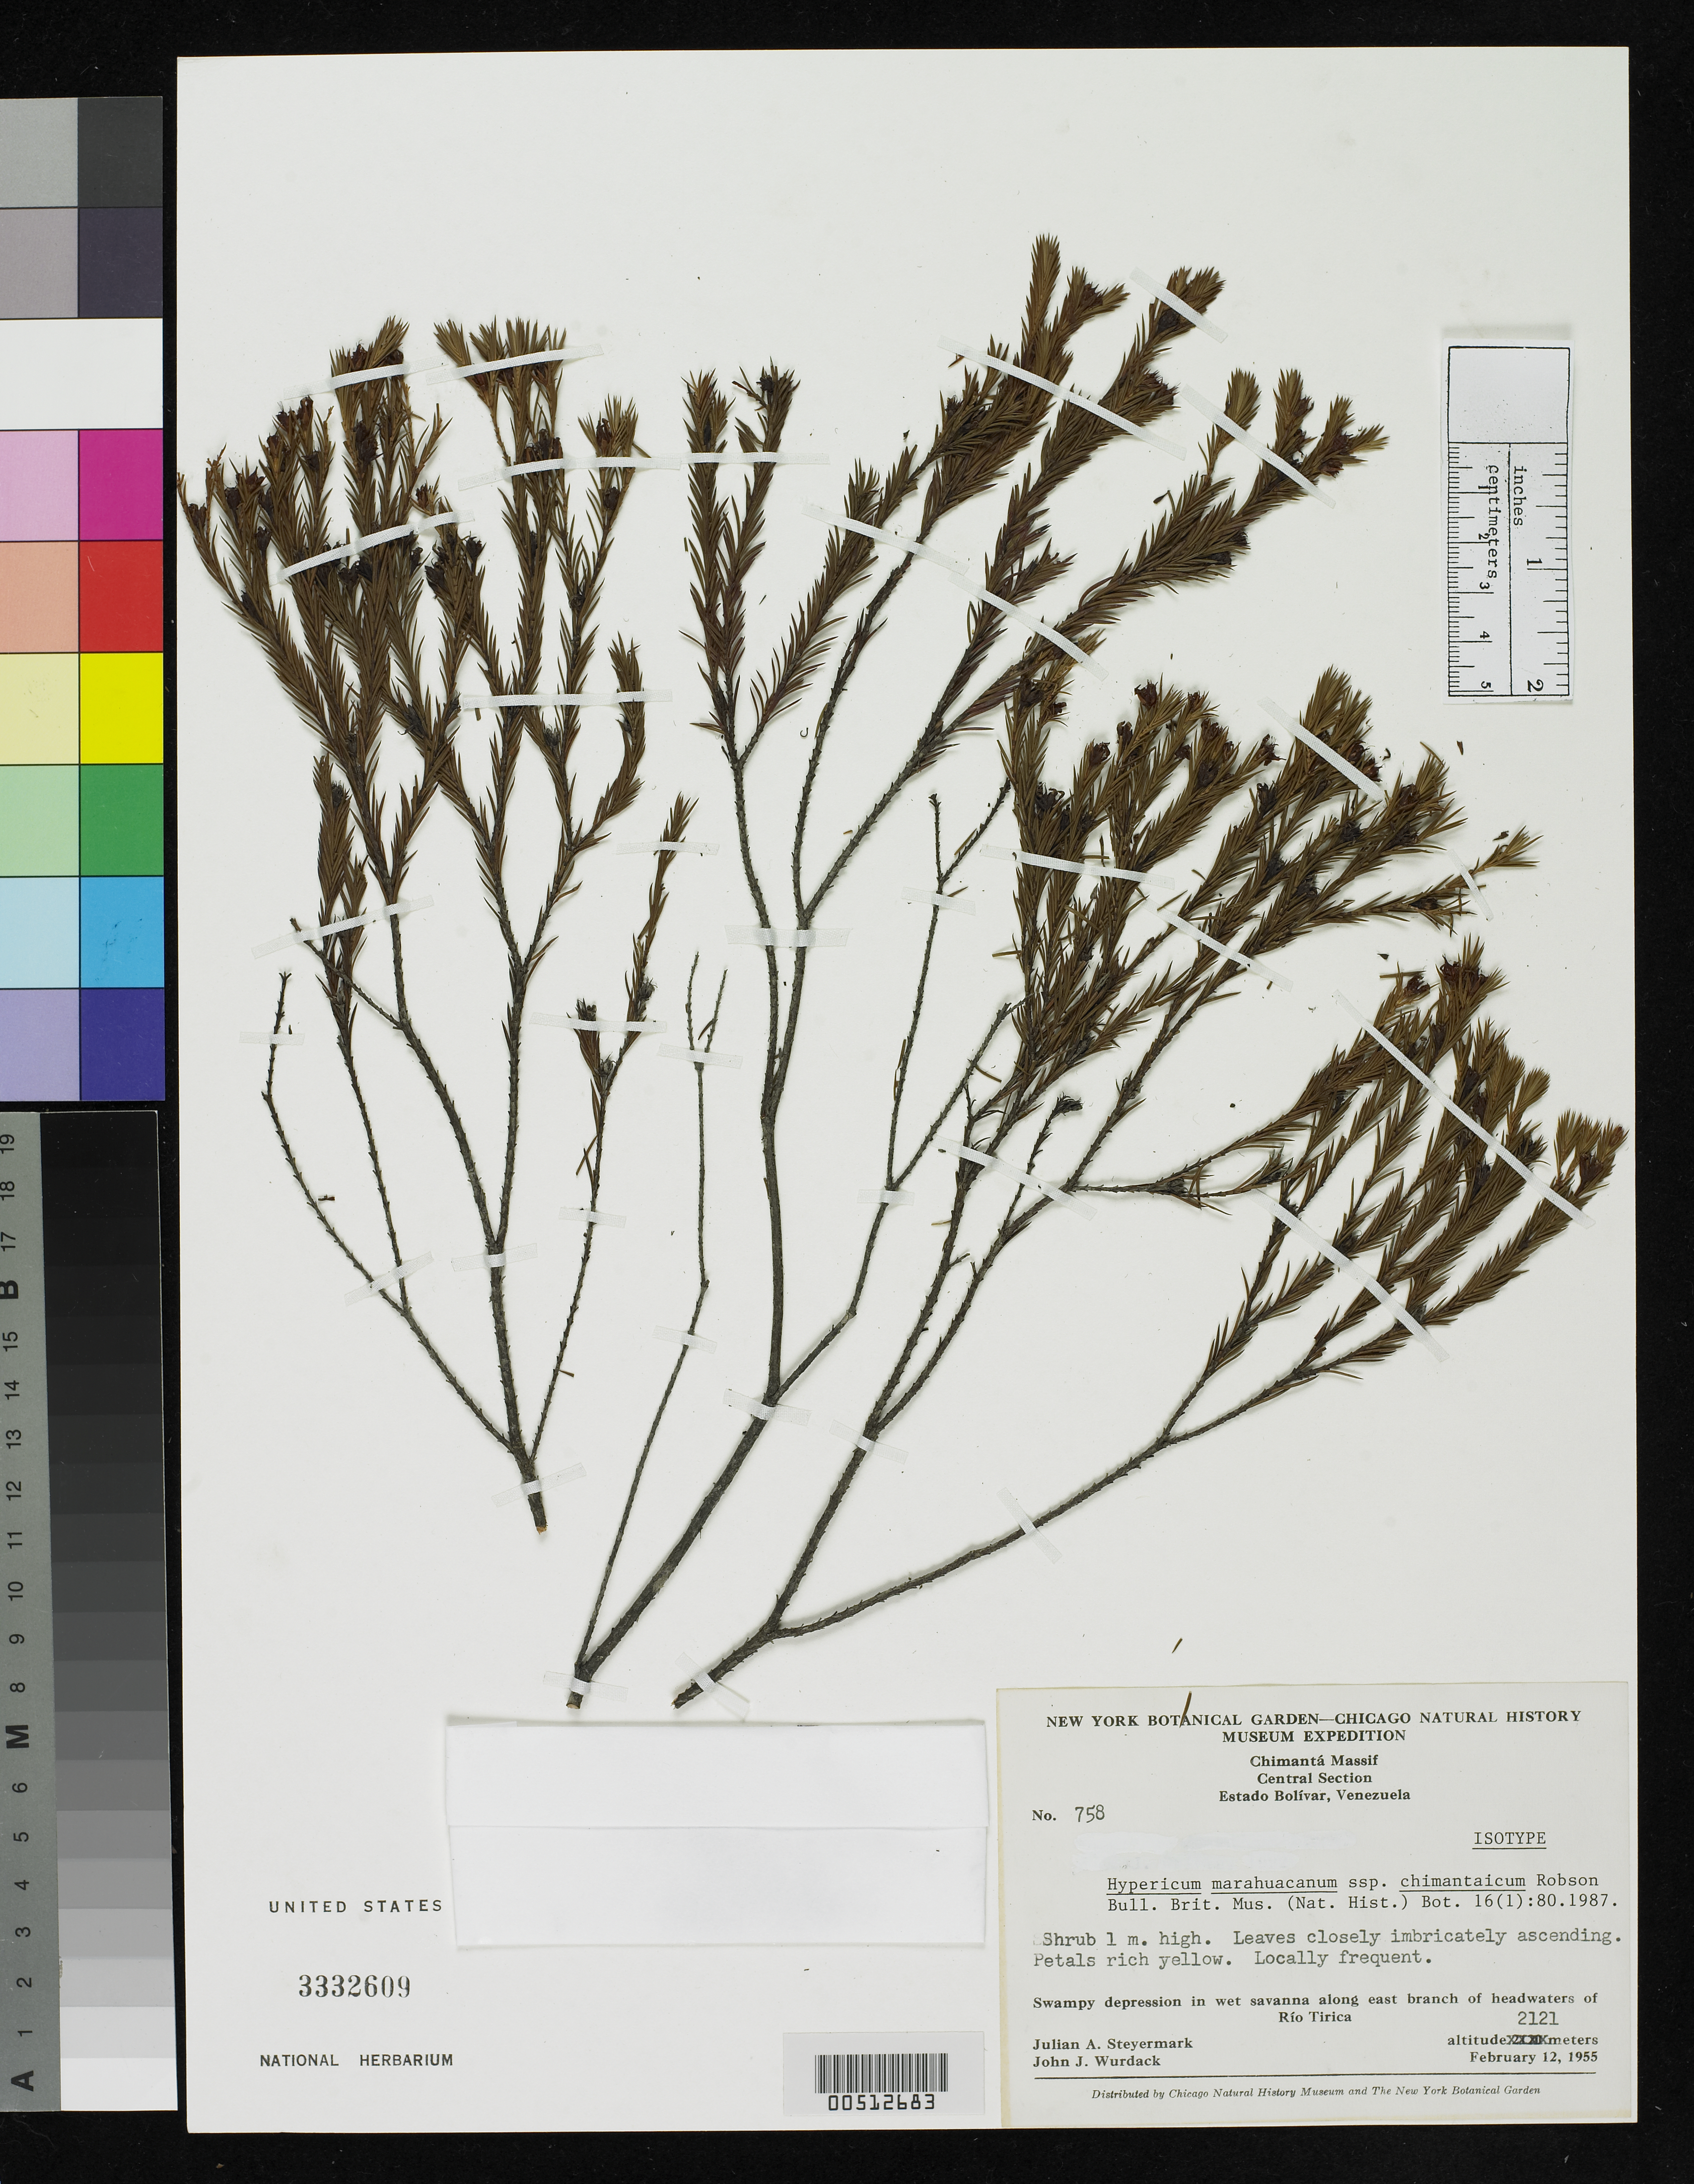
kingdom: Plantae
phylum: Tracheophyta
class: Magnoliopsida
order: Malpighiales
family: Hypericaceae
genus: Hypericum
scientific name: Hypericum marahuacanum subsp. chimantaicum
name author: N. Robson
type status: Isotype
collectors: J. Steyermark & J. J. Wurdack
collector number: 758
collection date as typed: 12 Feb 1955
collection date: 1955-02-12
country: Venezuela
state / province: Bolivar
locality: Chimanta Massif, Central section, swampy depression in wet savanna along E branch of headwaters of Rio Tirica.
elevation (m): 2121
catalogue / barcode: US 3332609